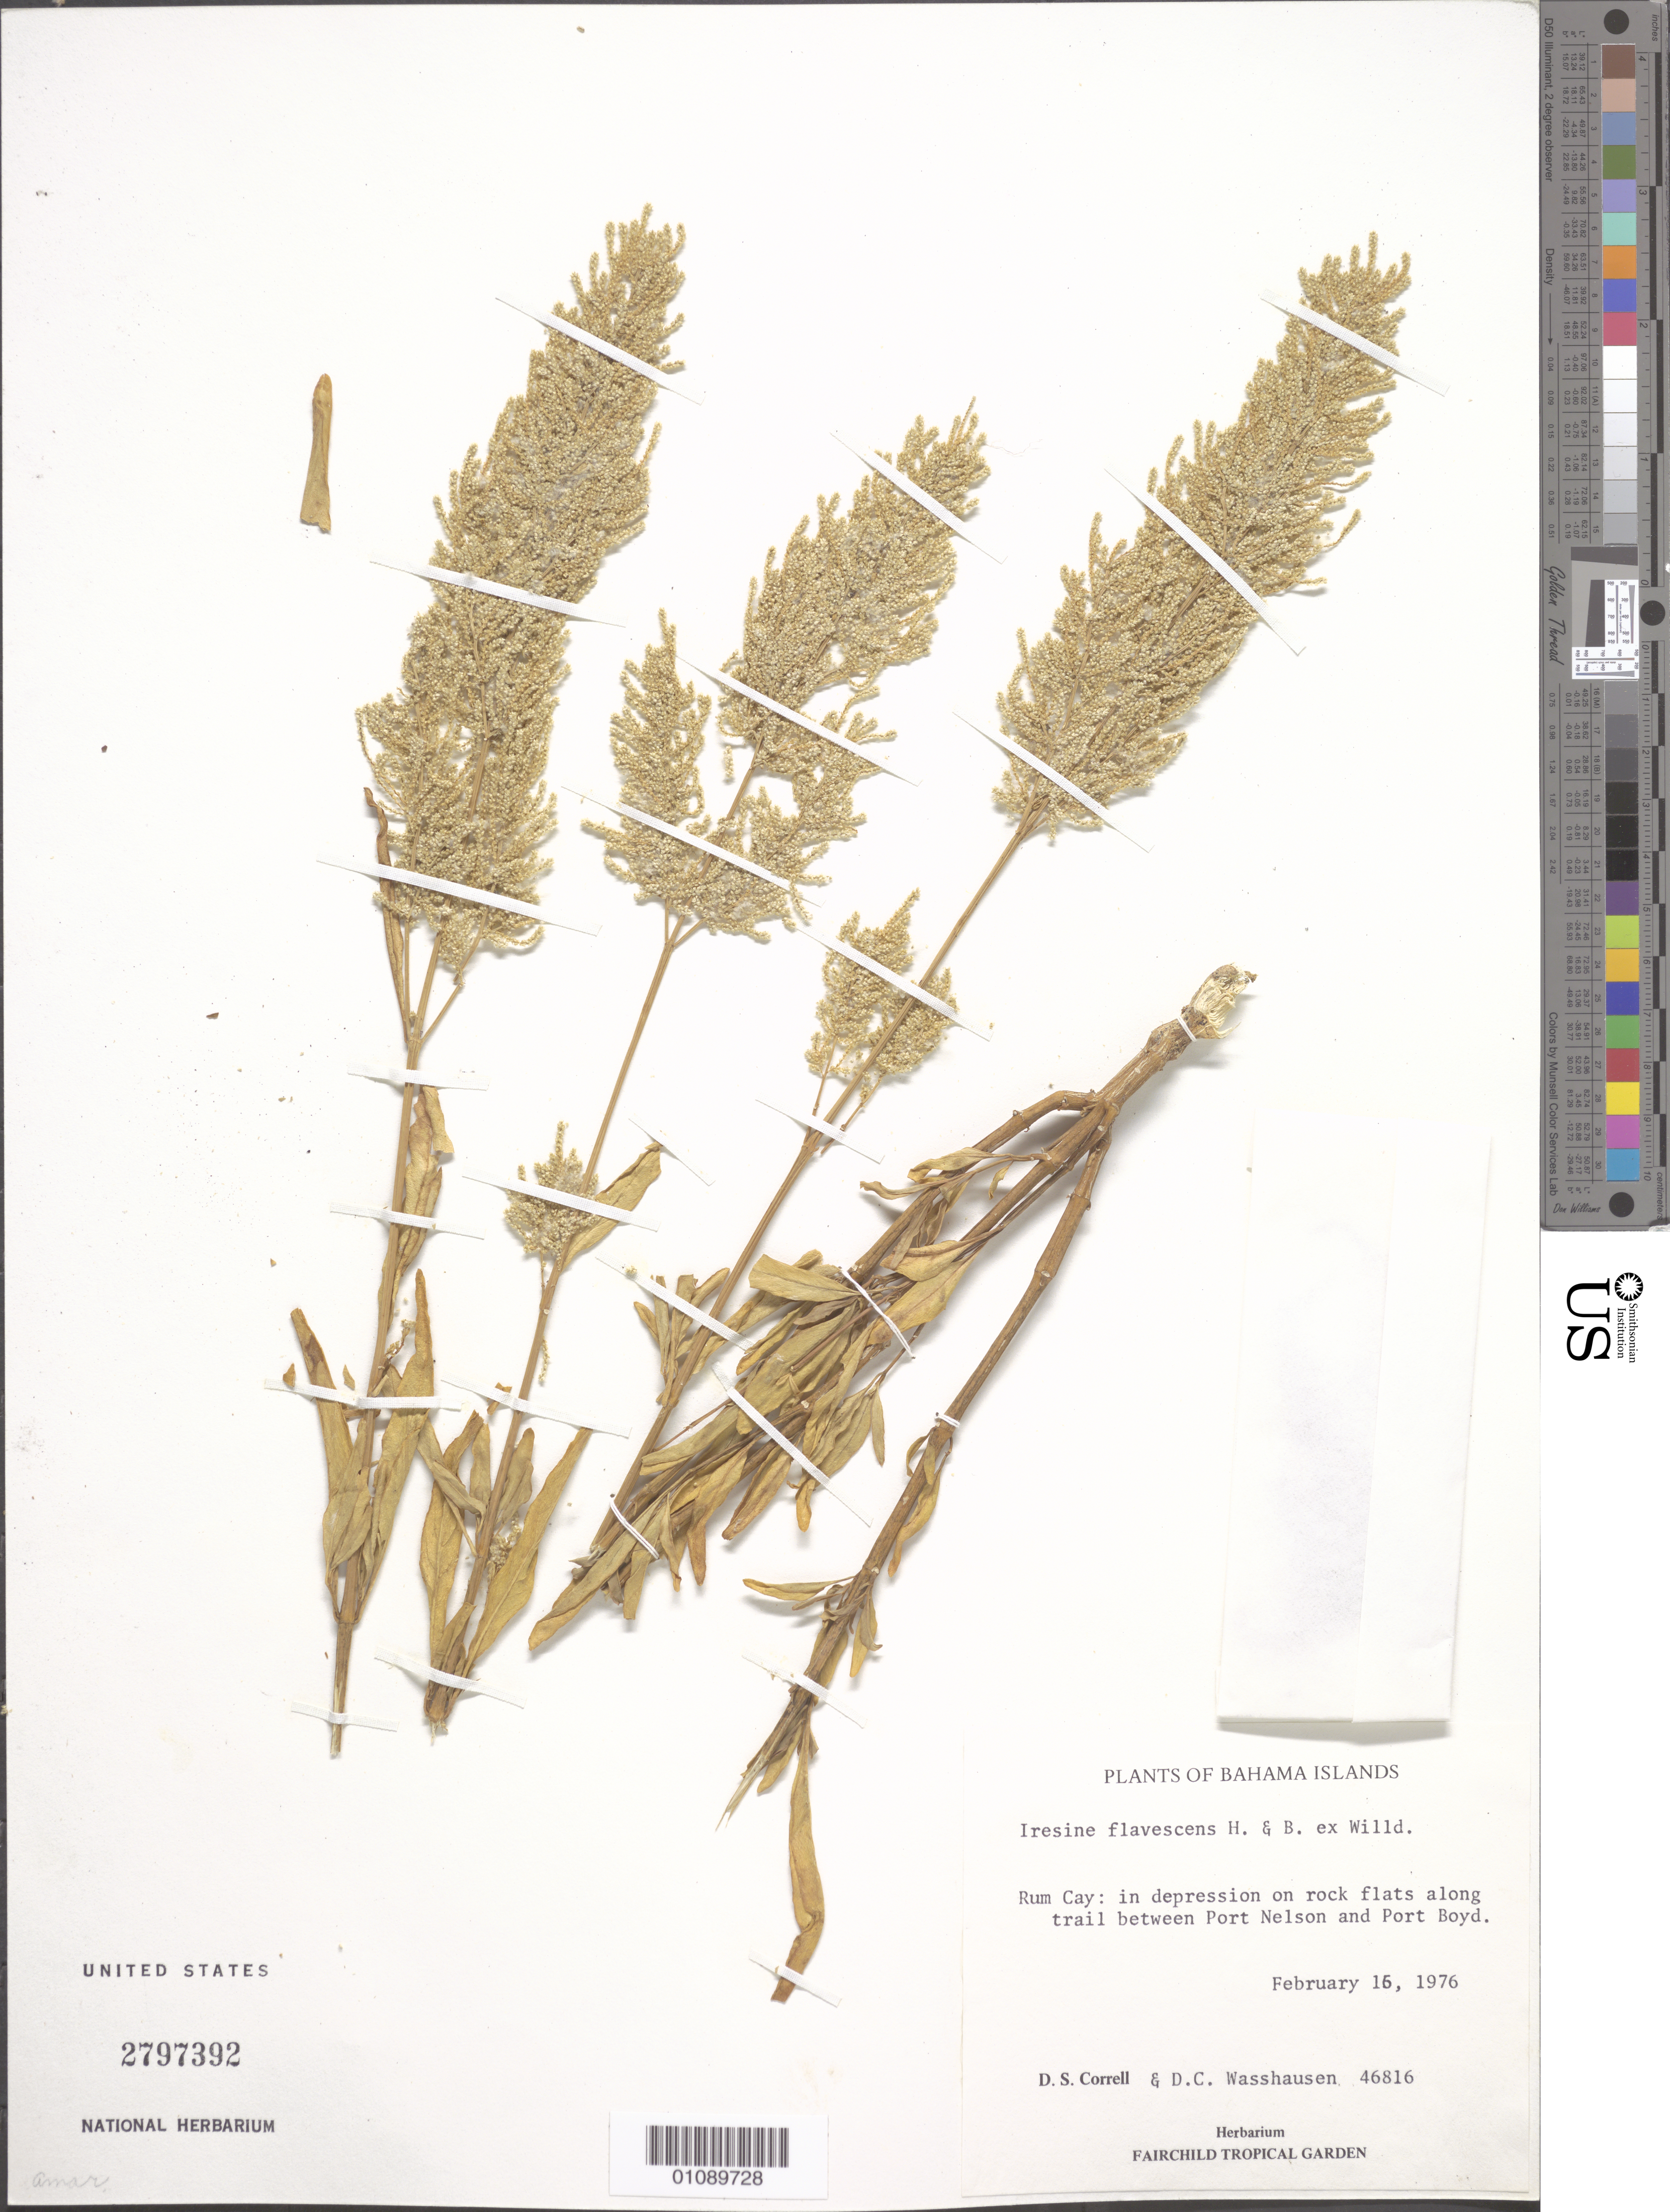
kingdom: Plantae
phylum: Tracheophyta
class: Magnoliopsida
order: Caryophyllales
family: Amaranthaceae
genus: Iresine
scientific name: Iresine flavescens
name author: Humb. & Bonpl. ex Willd.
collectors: D. S. Correll & D. C. Wasshausen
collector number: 46816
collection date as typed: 16 Feb 1976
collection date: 1976-02-16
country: Bahamas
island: Rum Cay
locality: Rub Cay: Along trail between Port Nelson and Port Boyd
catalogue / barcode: US 2797392